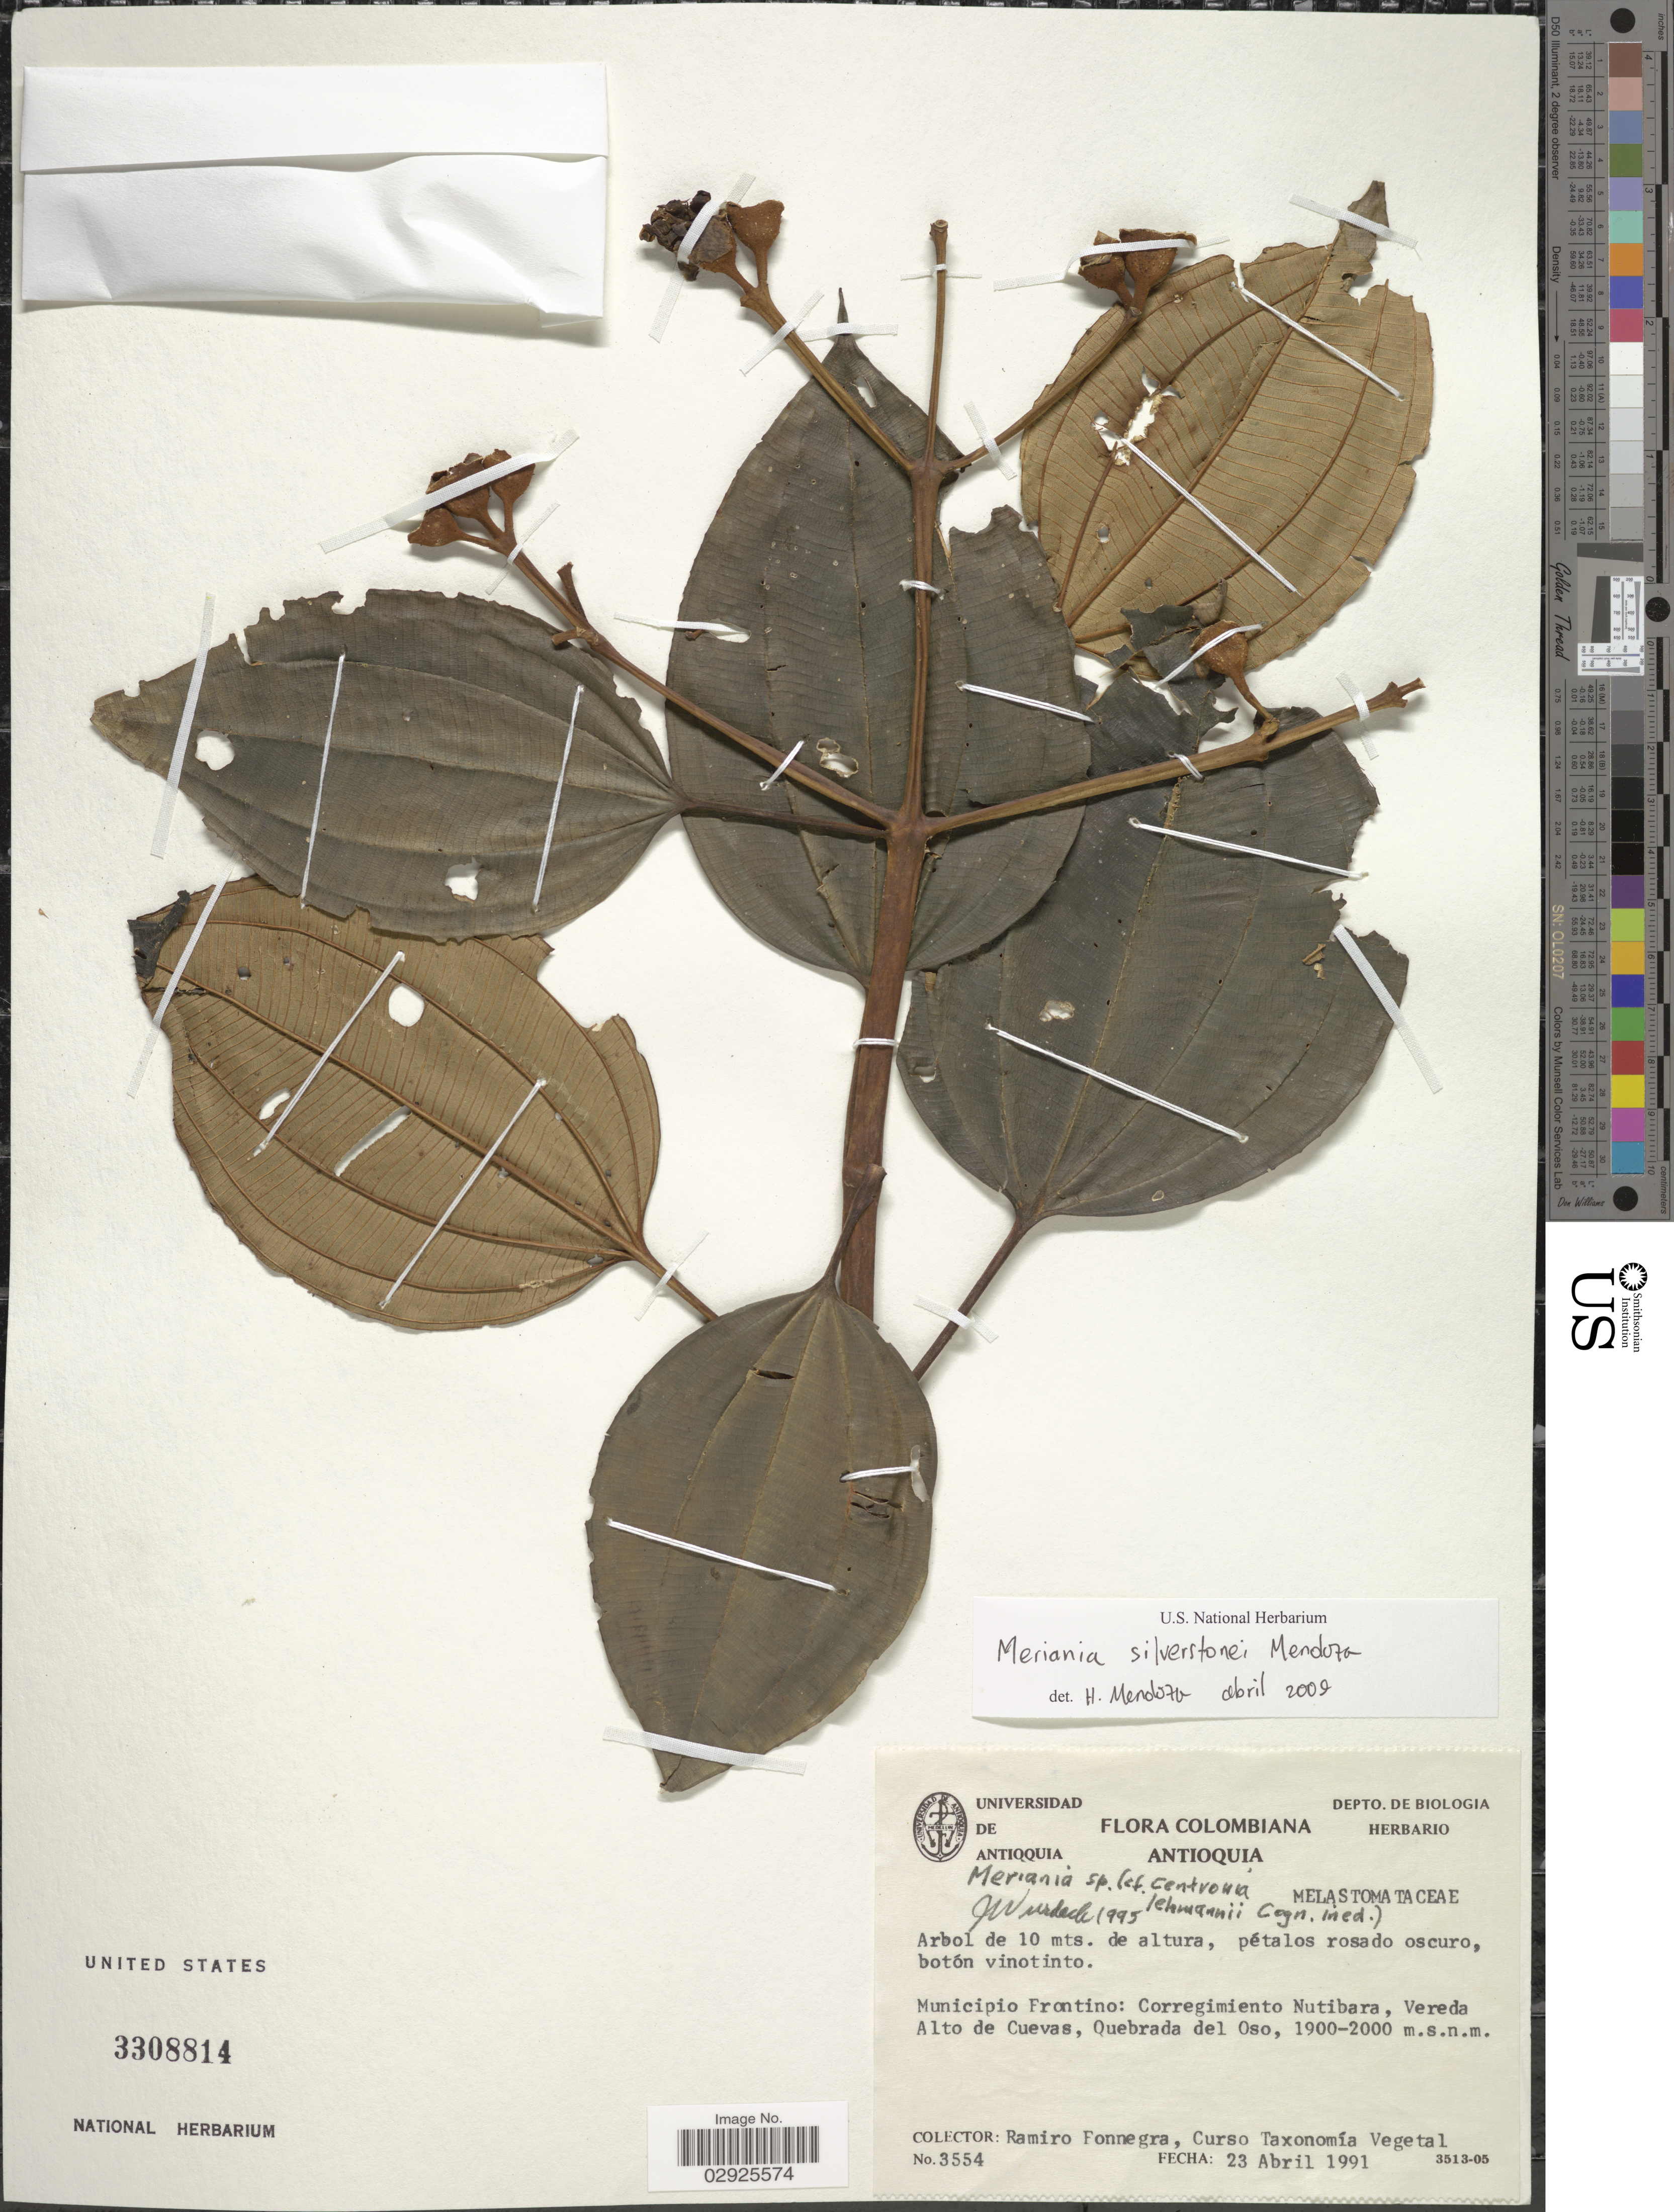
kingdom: Plantae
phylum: Tracheophyta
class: Magnoliopsida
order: Myrtales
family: Melastomataceae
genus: Meriania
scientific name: Meriania silverstonei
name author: Humberto Mend. & Fern. Alonso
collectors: R. Fonnegra & Curso taxonomía vegetal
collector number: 3554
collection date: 1991-04-23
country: Colombia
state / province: Antioquia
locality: Municipio Frontino: Corregimiento Nutibara, Vereda Alto de Cuevas, Quebrada del Oso.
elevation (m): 1900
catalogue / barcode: US 3308814